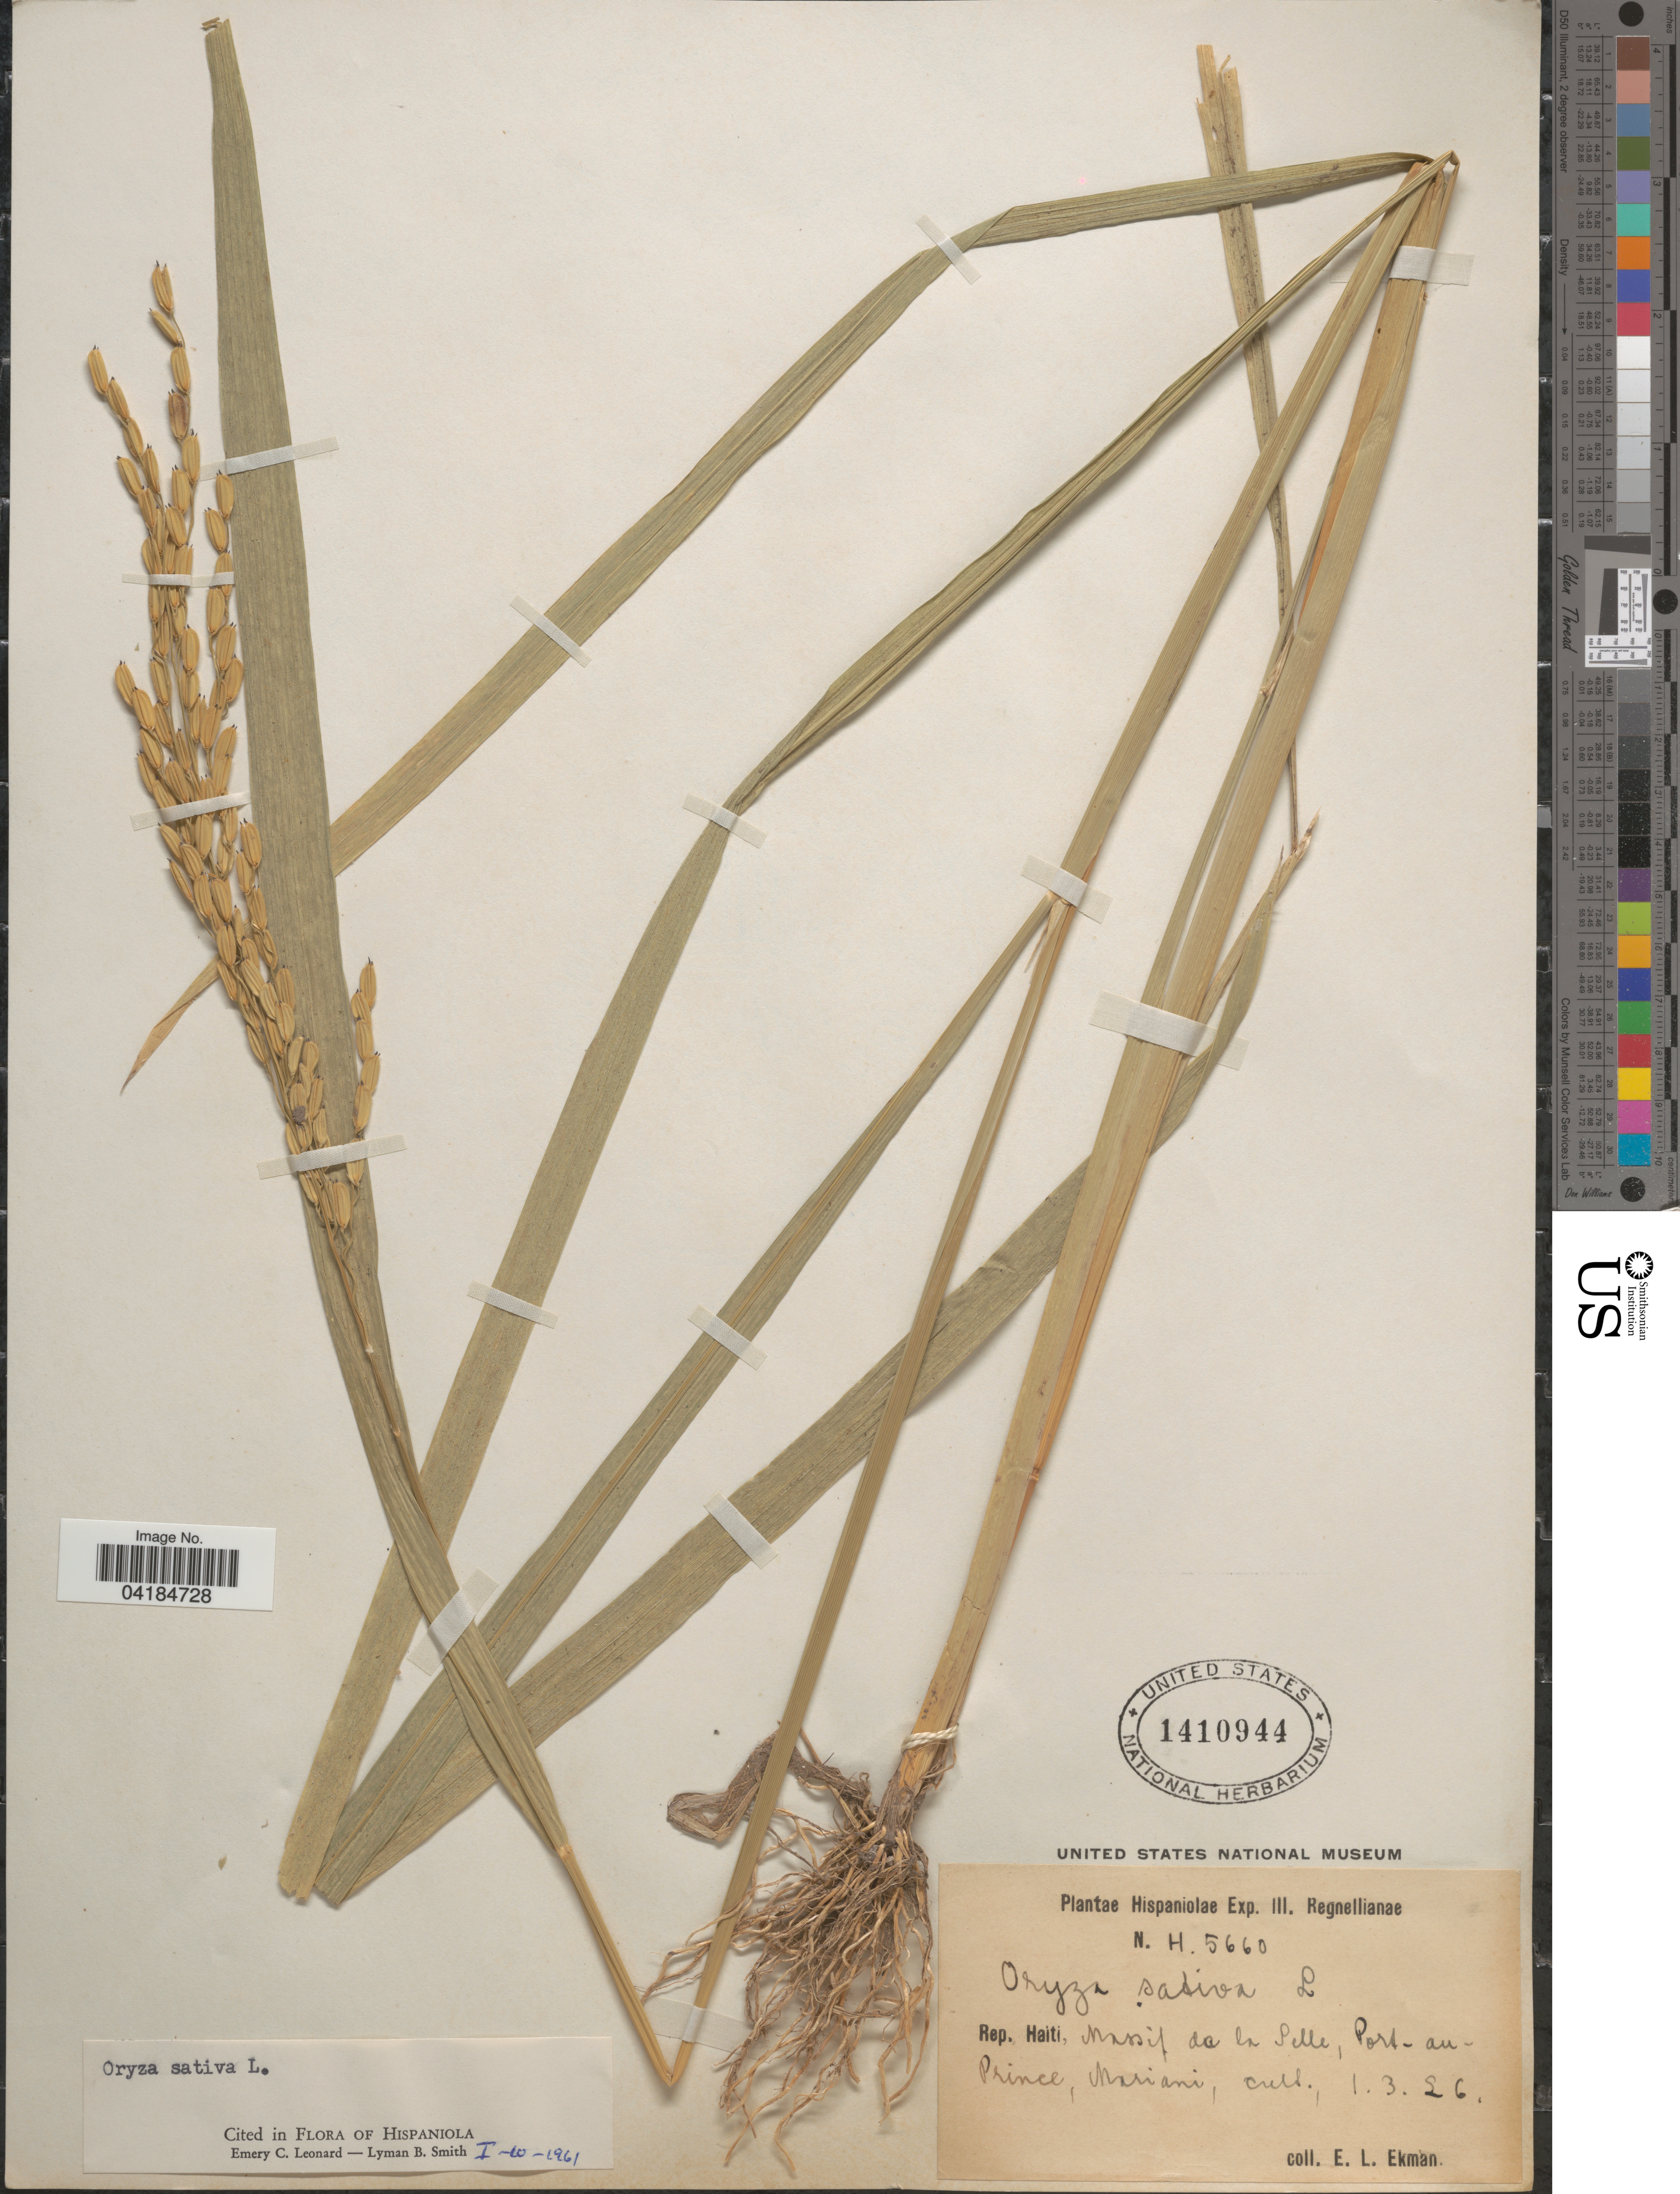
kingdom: Plantae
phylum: Tracheophyta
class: Liliopsida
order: Poales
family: Poaceae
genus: Oryza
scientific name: Oryza sativa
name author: L.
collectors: E. L. Ekman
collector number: H.5660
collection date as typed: Transcribed d/m/y: 1/3/96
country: Haiti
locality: Hispaniolae Exp. III. Regnellianae. Massif da la Pelle, Port-au-Prince, Mariani.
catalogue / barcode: US 1410944